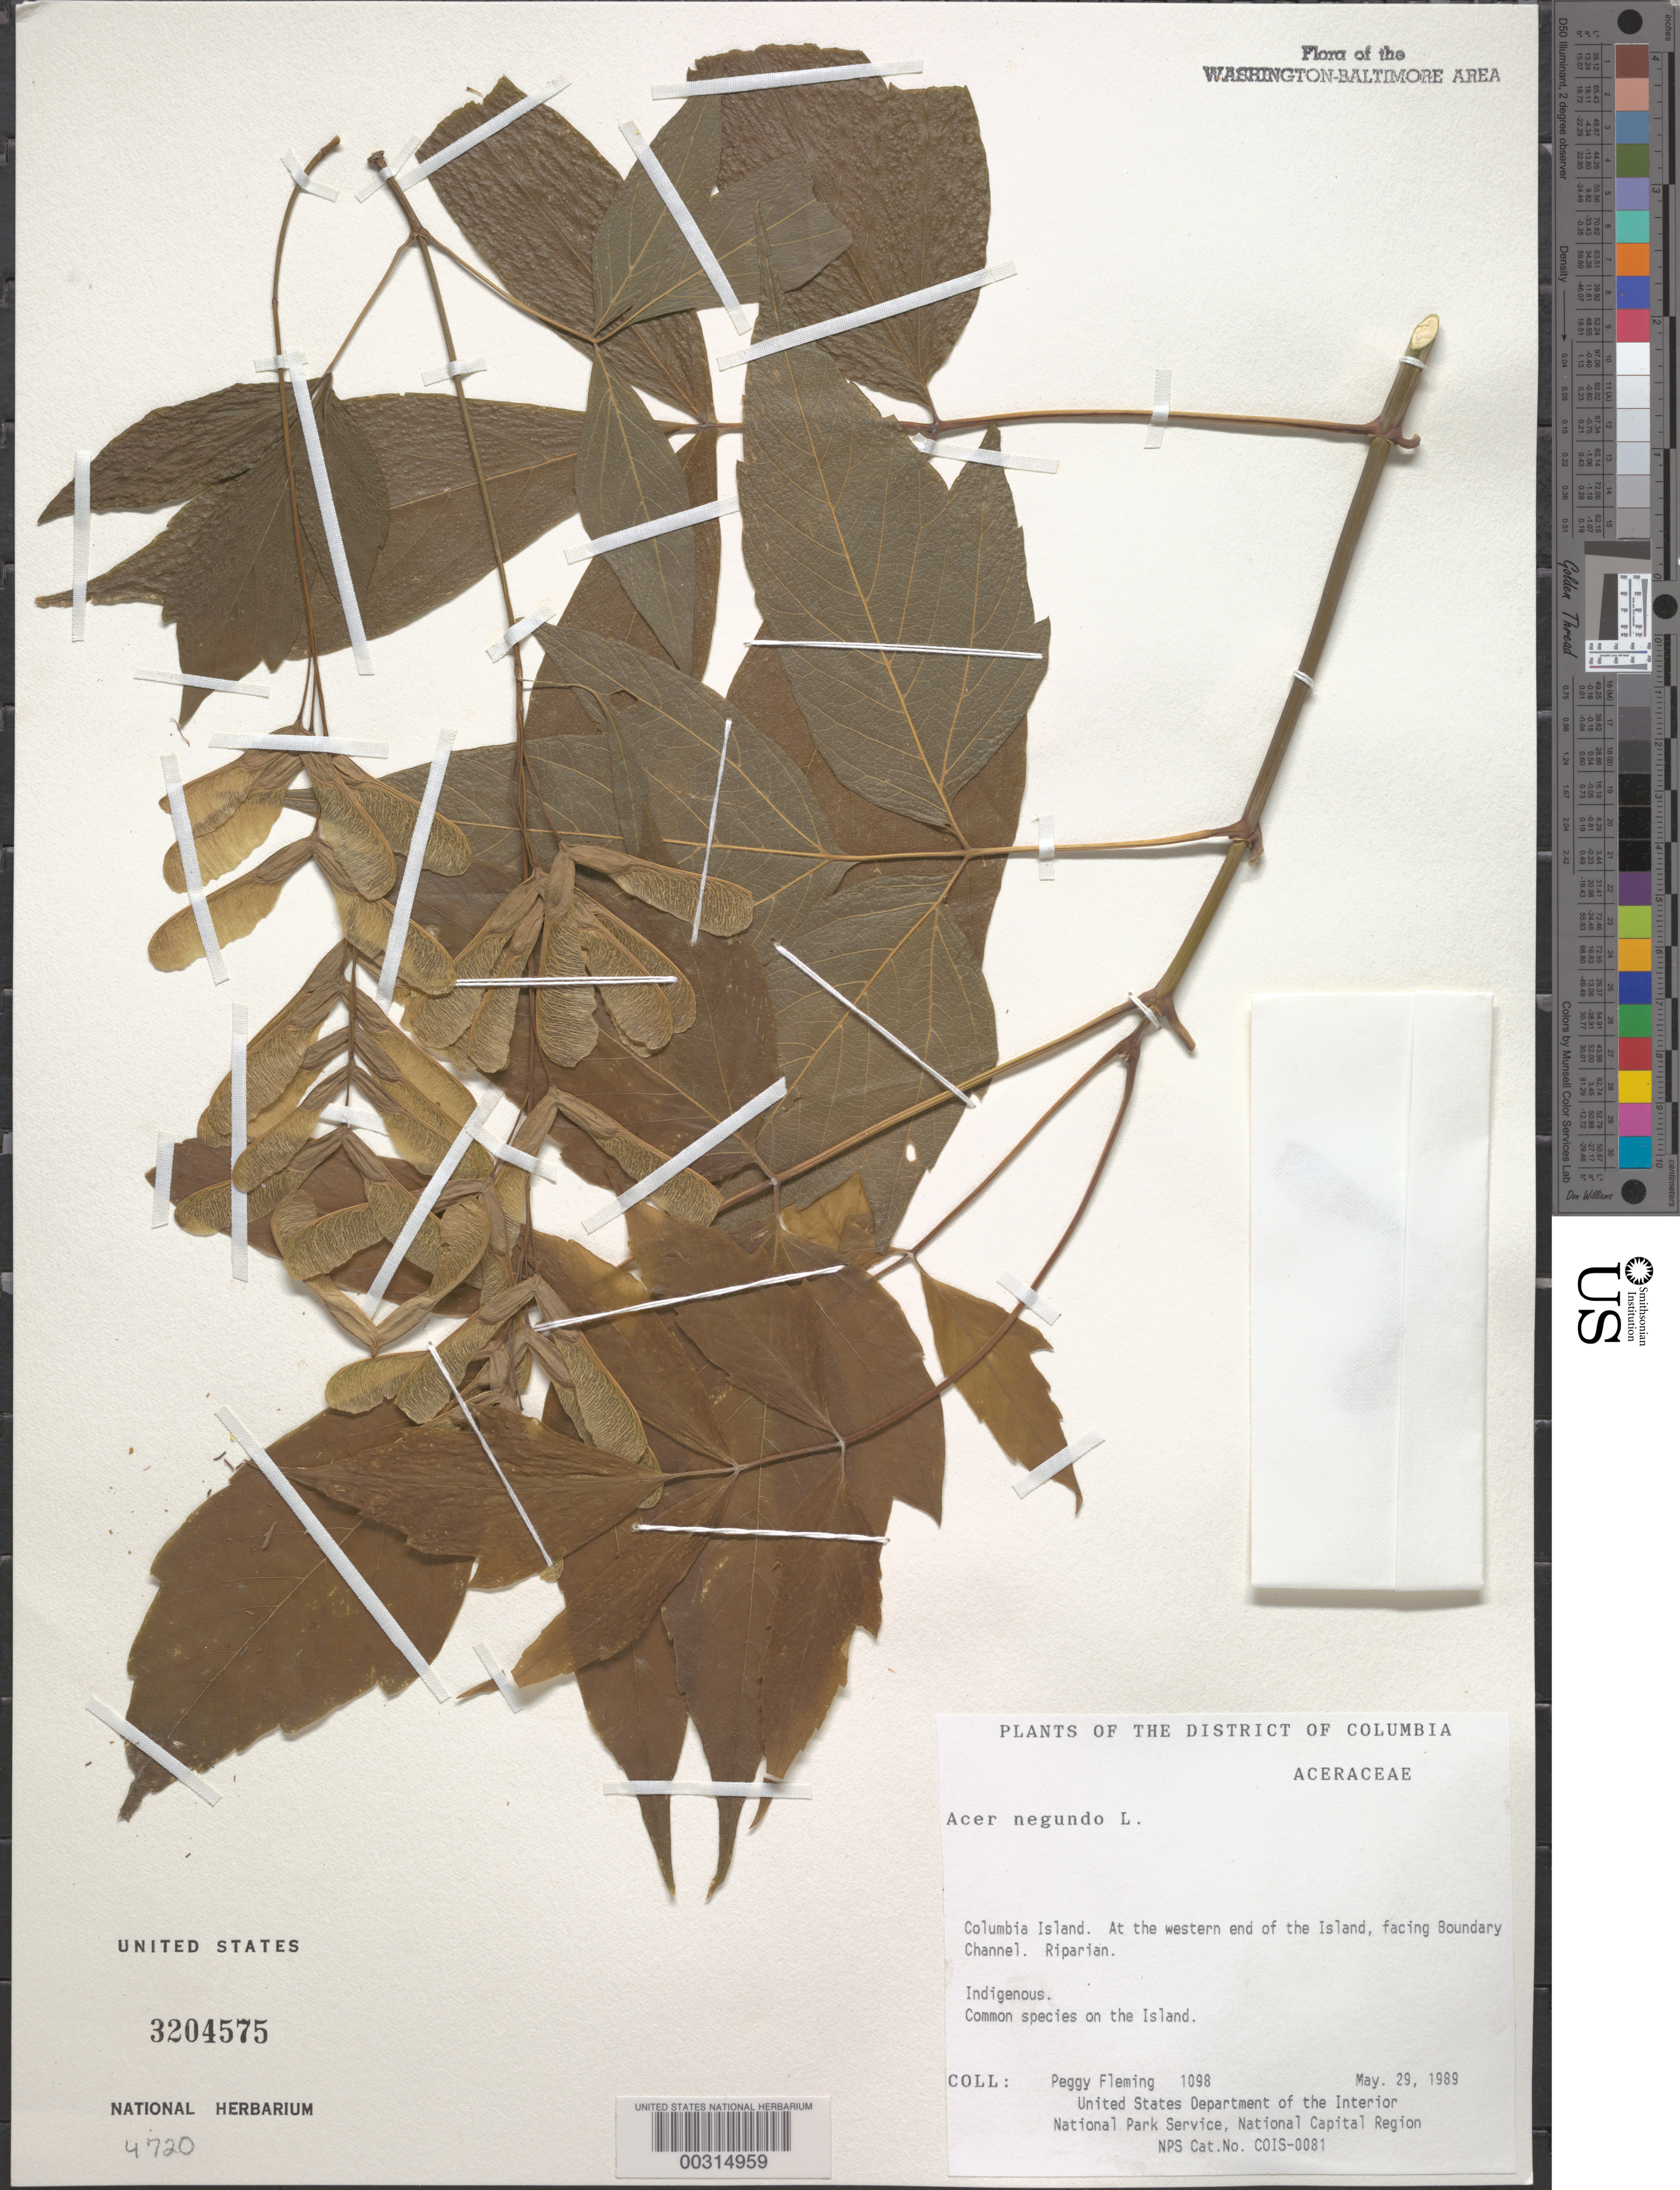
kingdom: Plantae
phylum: Tracheophyta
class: Magnoliopsida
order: Sapindales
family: Sapindaceae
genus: Acer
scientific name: Acer negundo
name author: L.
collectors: P. Fleming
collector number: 1098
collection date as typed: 29 May 1989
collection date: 1989-05-29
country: United States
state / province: District of Columbia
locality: Columbia Island, W end of Island, facing Boundary Channel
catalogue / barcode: US 3204575